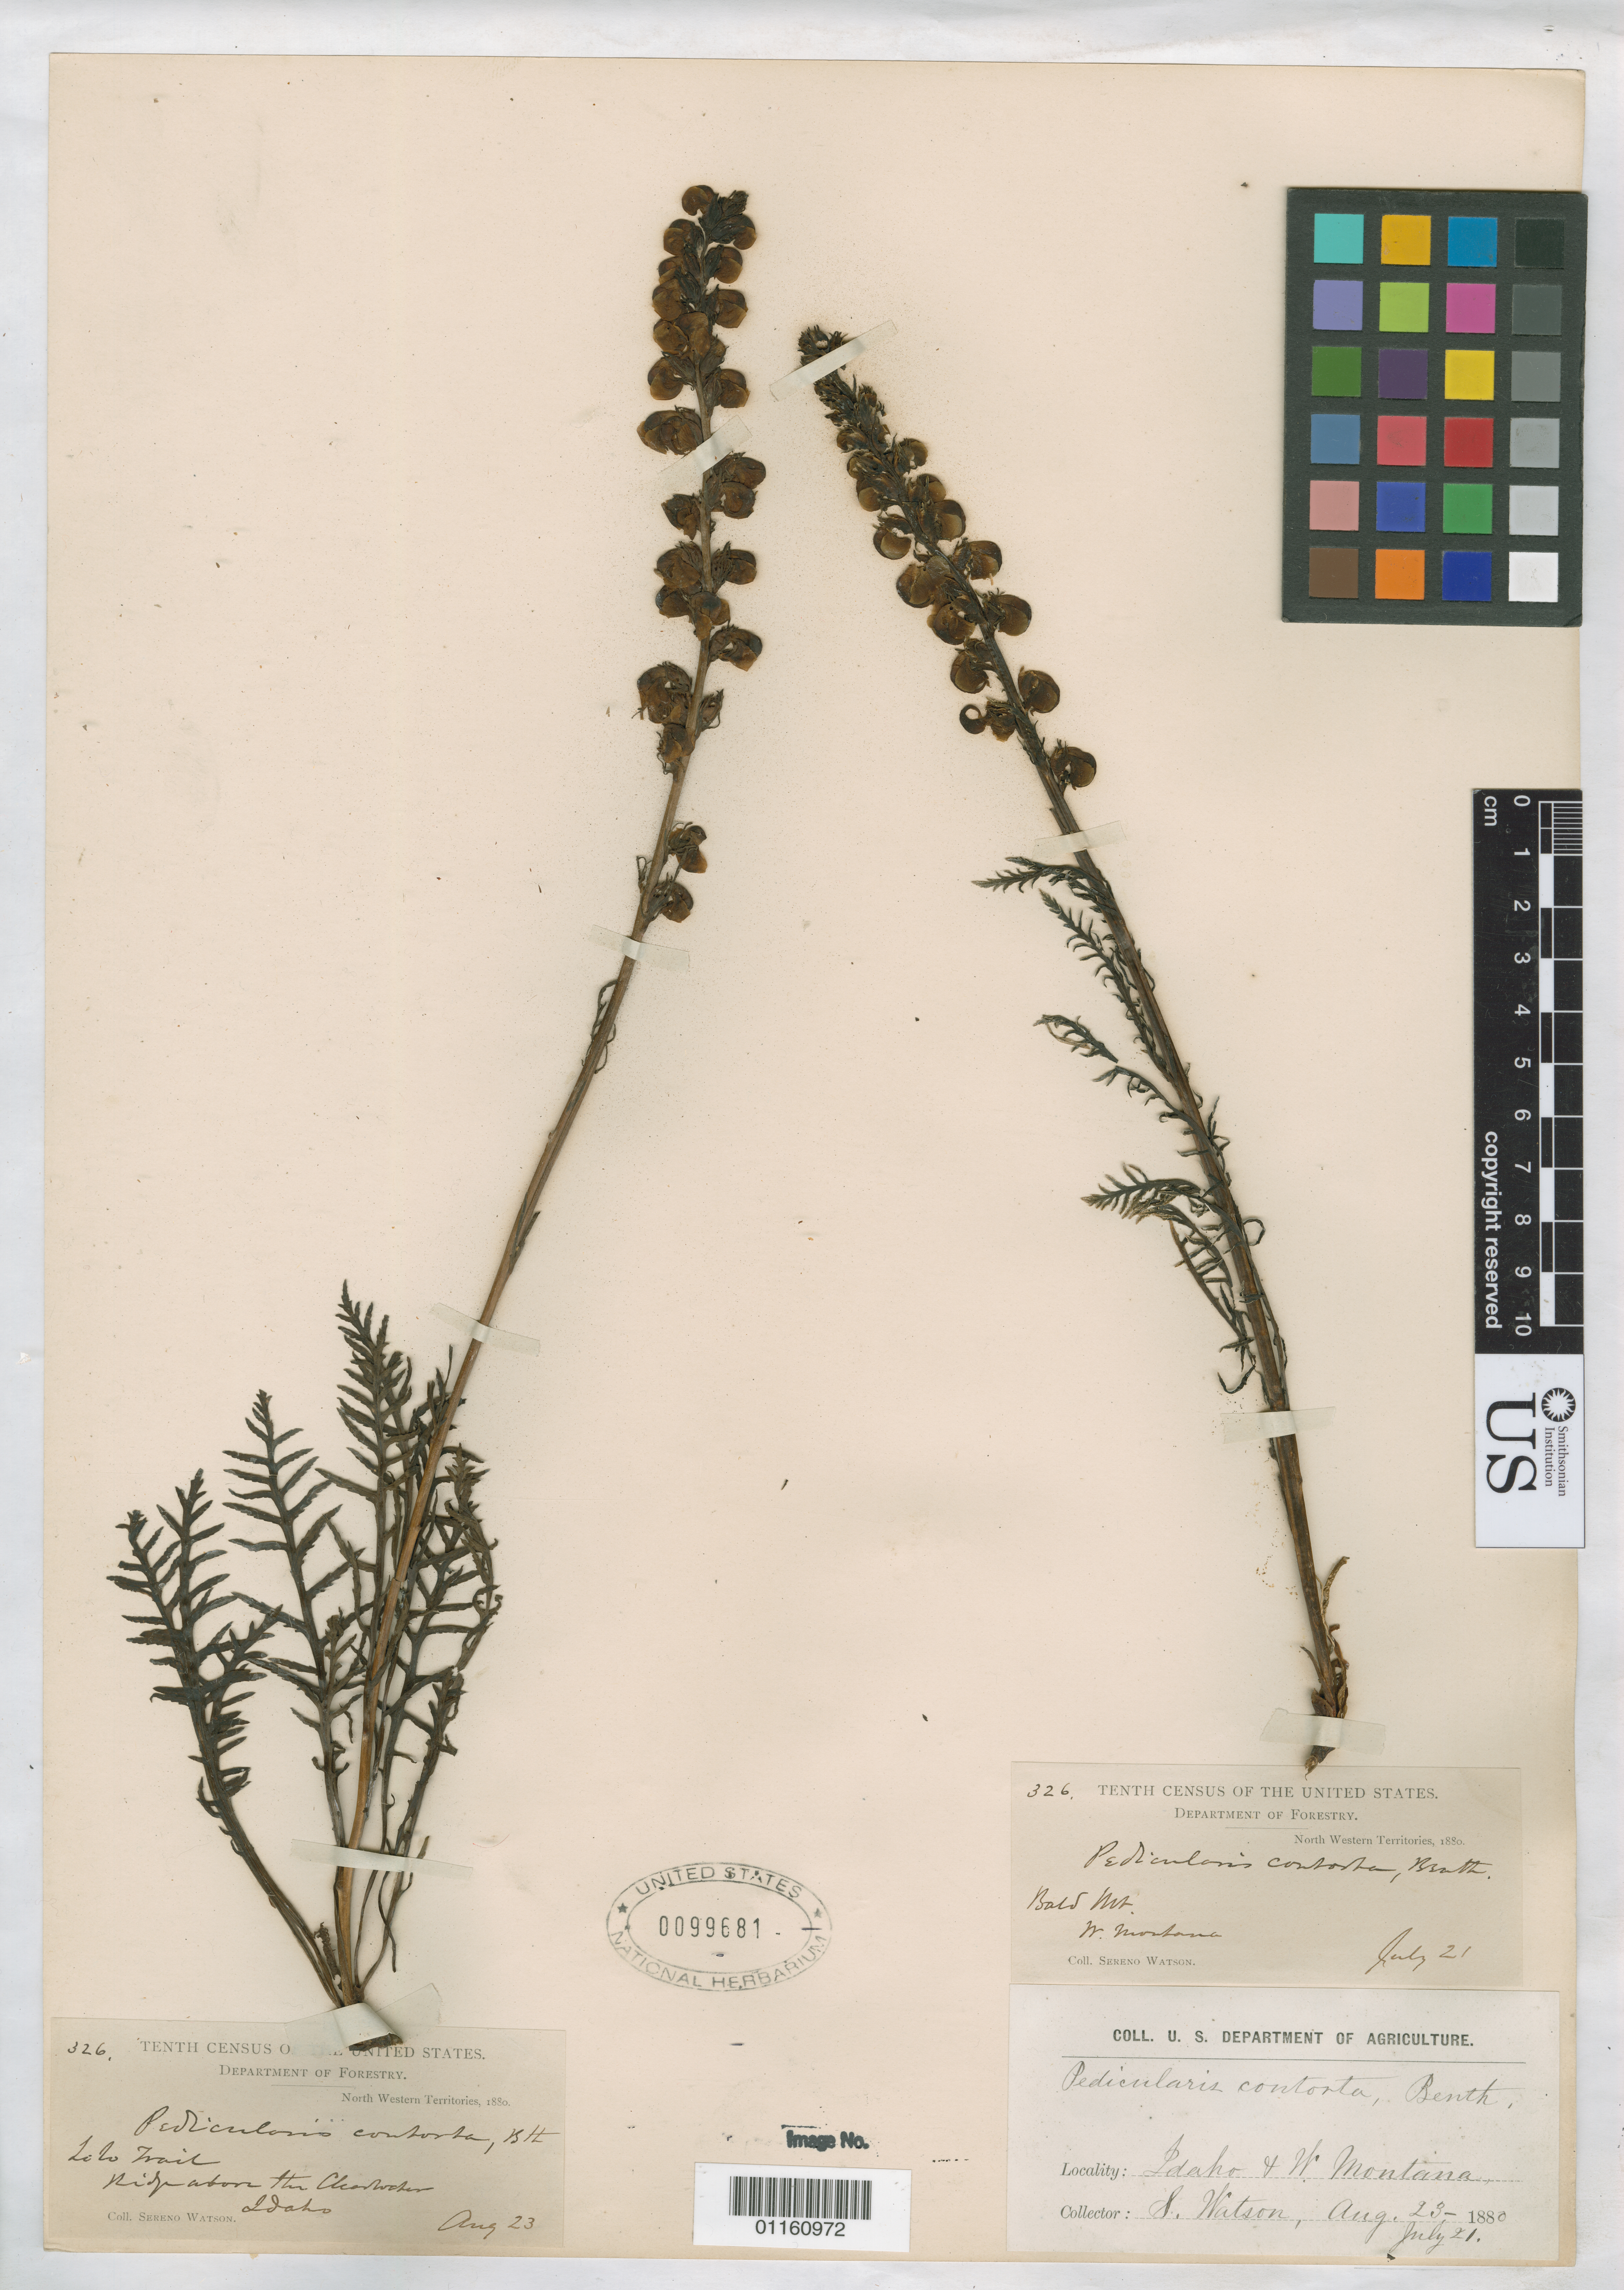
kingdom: Plantae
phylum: Tracheophyta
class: Magnoliopsida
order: Lamiales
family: Orobanchaceae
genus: Pedicularis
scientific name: Pedicularis contorta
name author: Benth.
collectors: S. Watson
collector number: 326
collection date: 1880-07-21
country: United States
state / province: Montana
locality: Bald Mountain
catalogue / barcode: US 99681